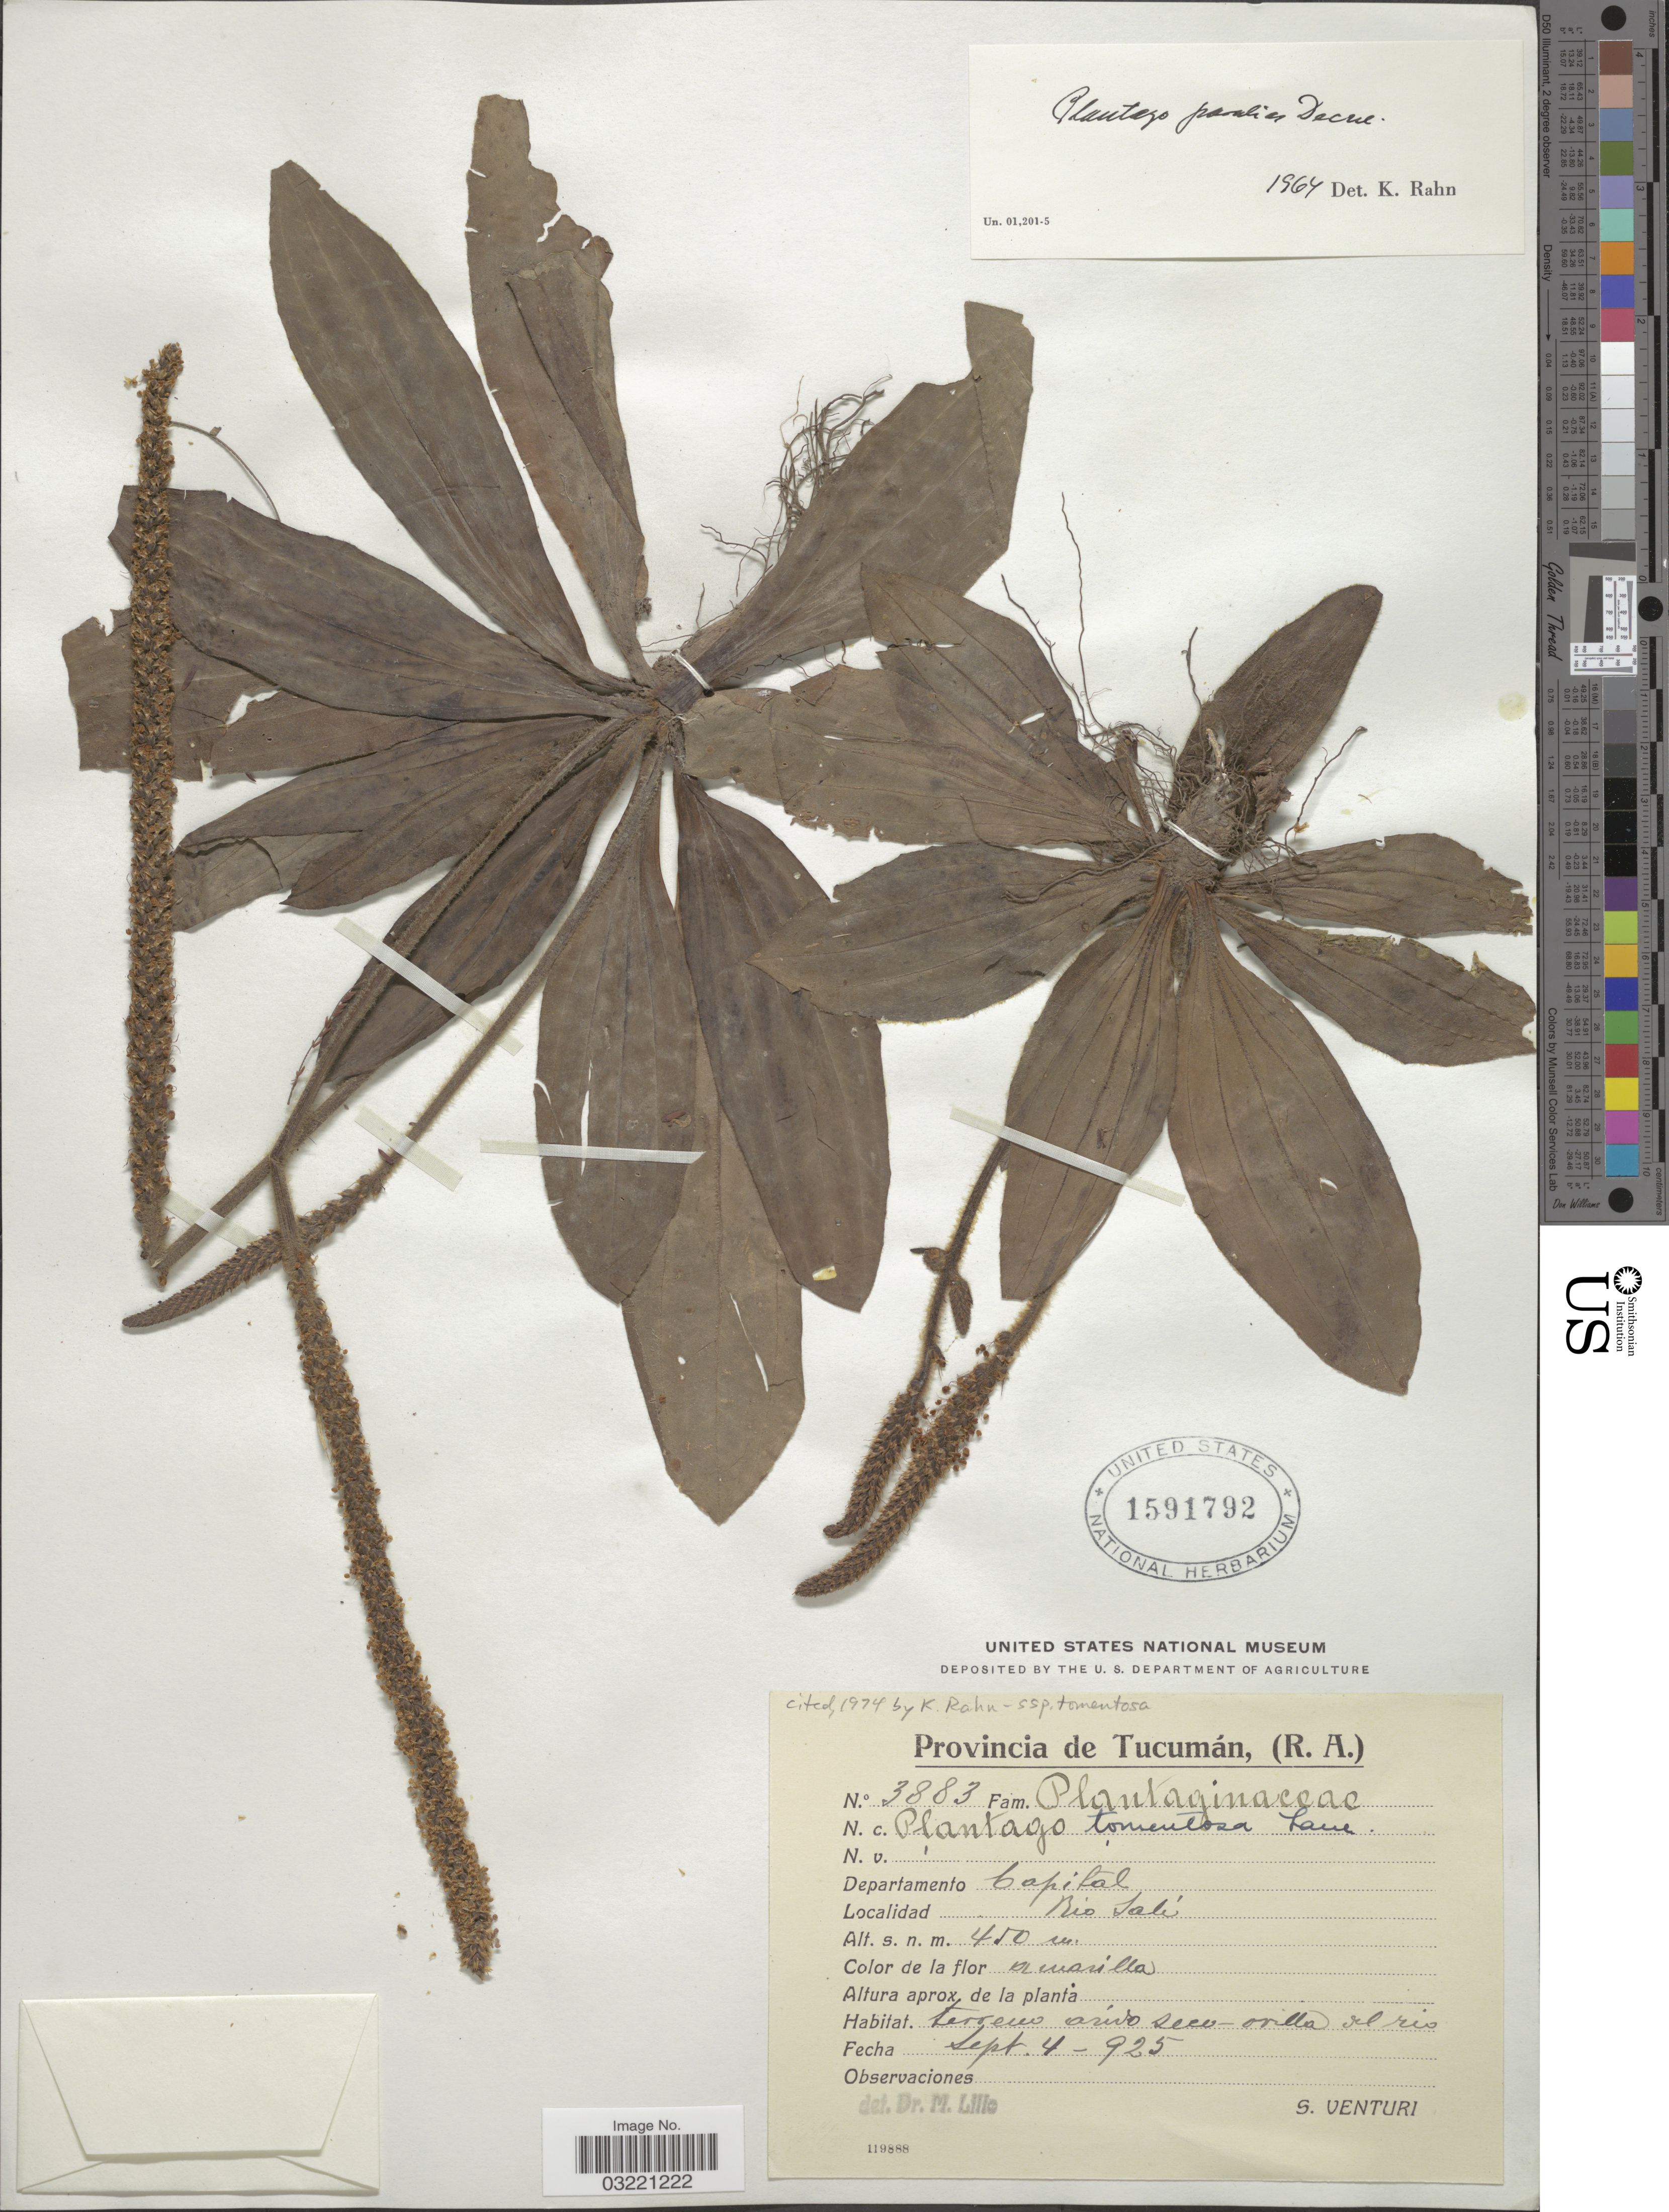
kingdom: Plantae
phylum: Tracheophyta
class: Magnoliopsida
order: Lamiales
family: Plantaginaceae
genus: Plantago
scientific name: Plantago tomentosa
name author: Lam.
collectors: S. Venturi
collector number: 3883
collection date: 1925-09-04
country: Argentina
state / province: Tucuman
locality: Departamento Capital. Rio Salí.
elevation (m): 450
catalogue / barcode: US 1591792